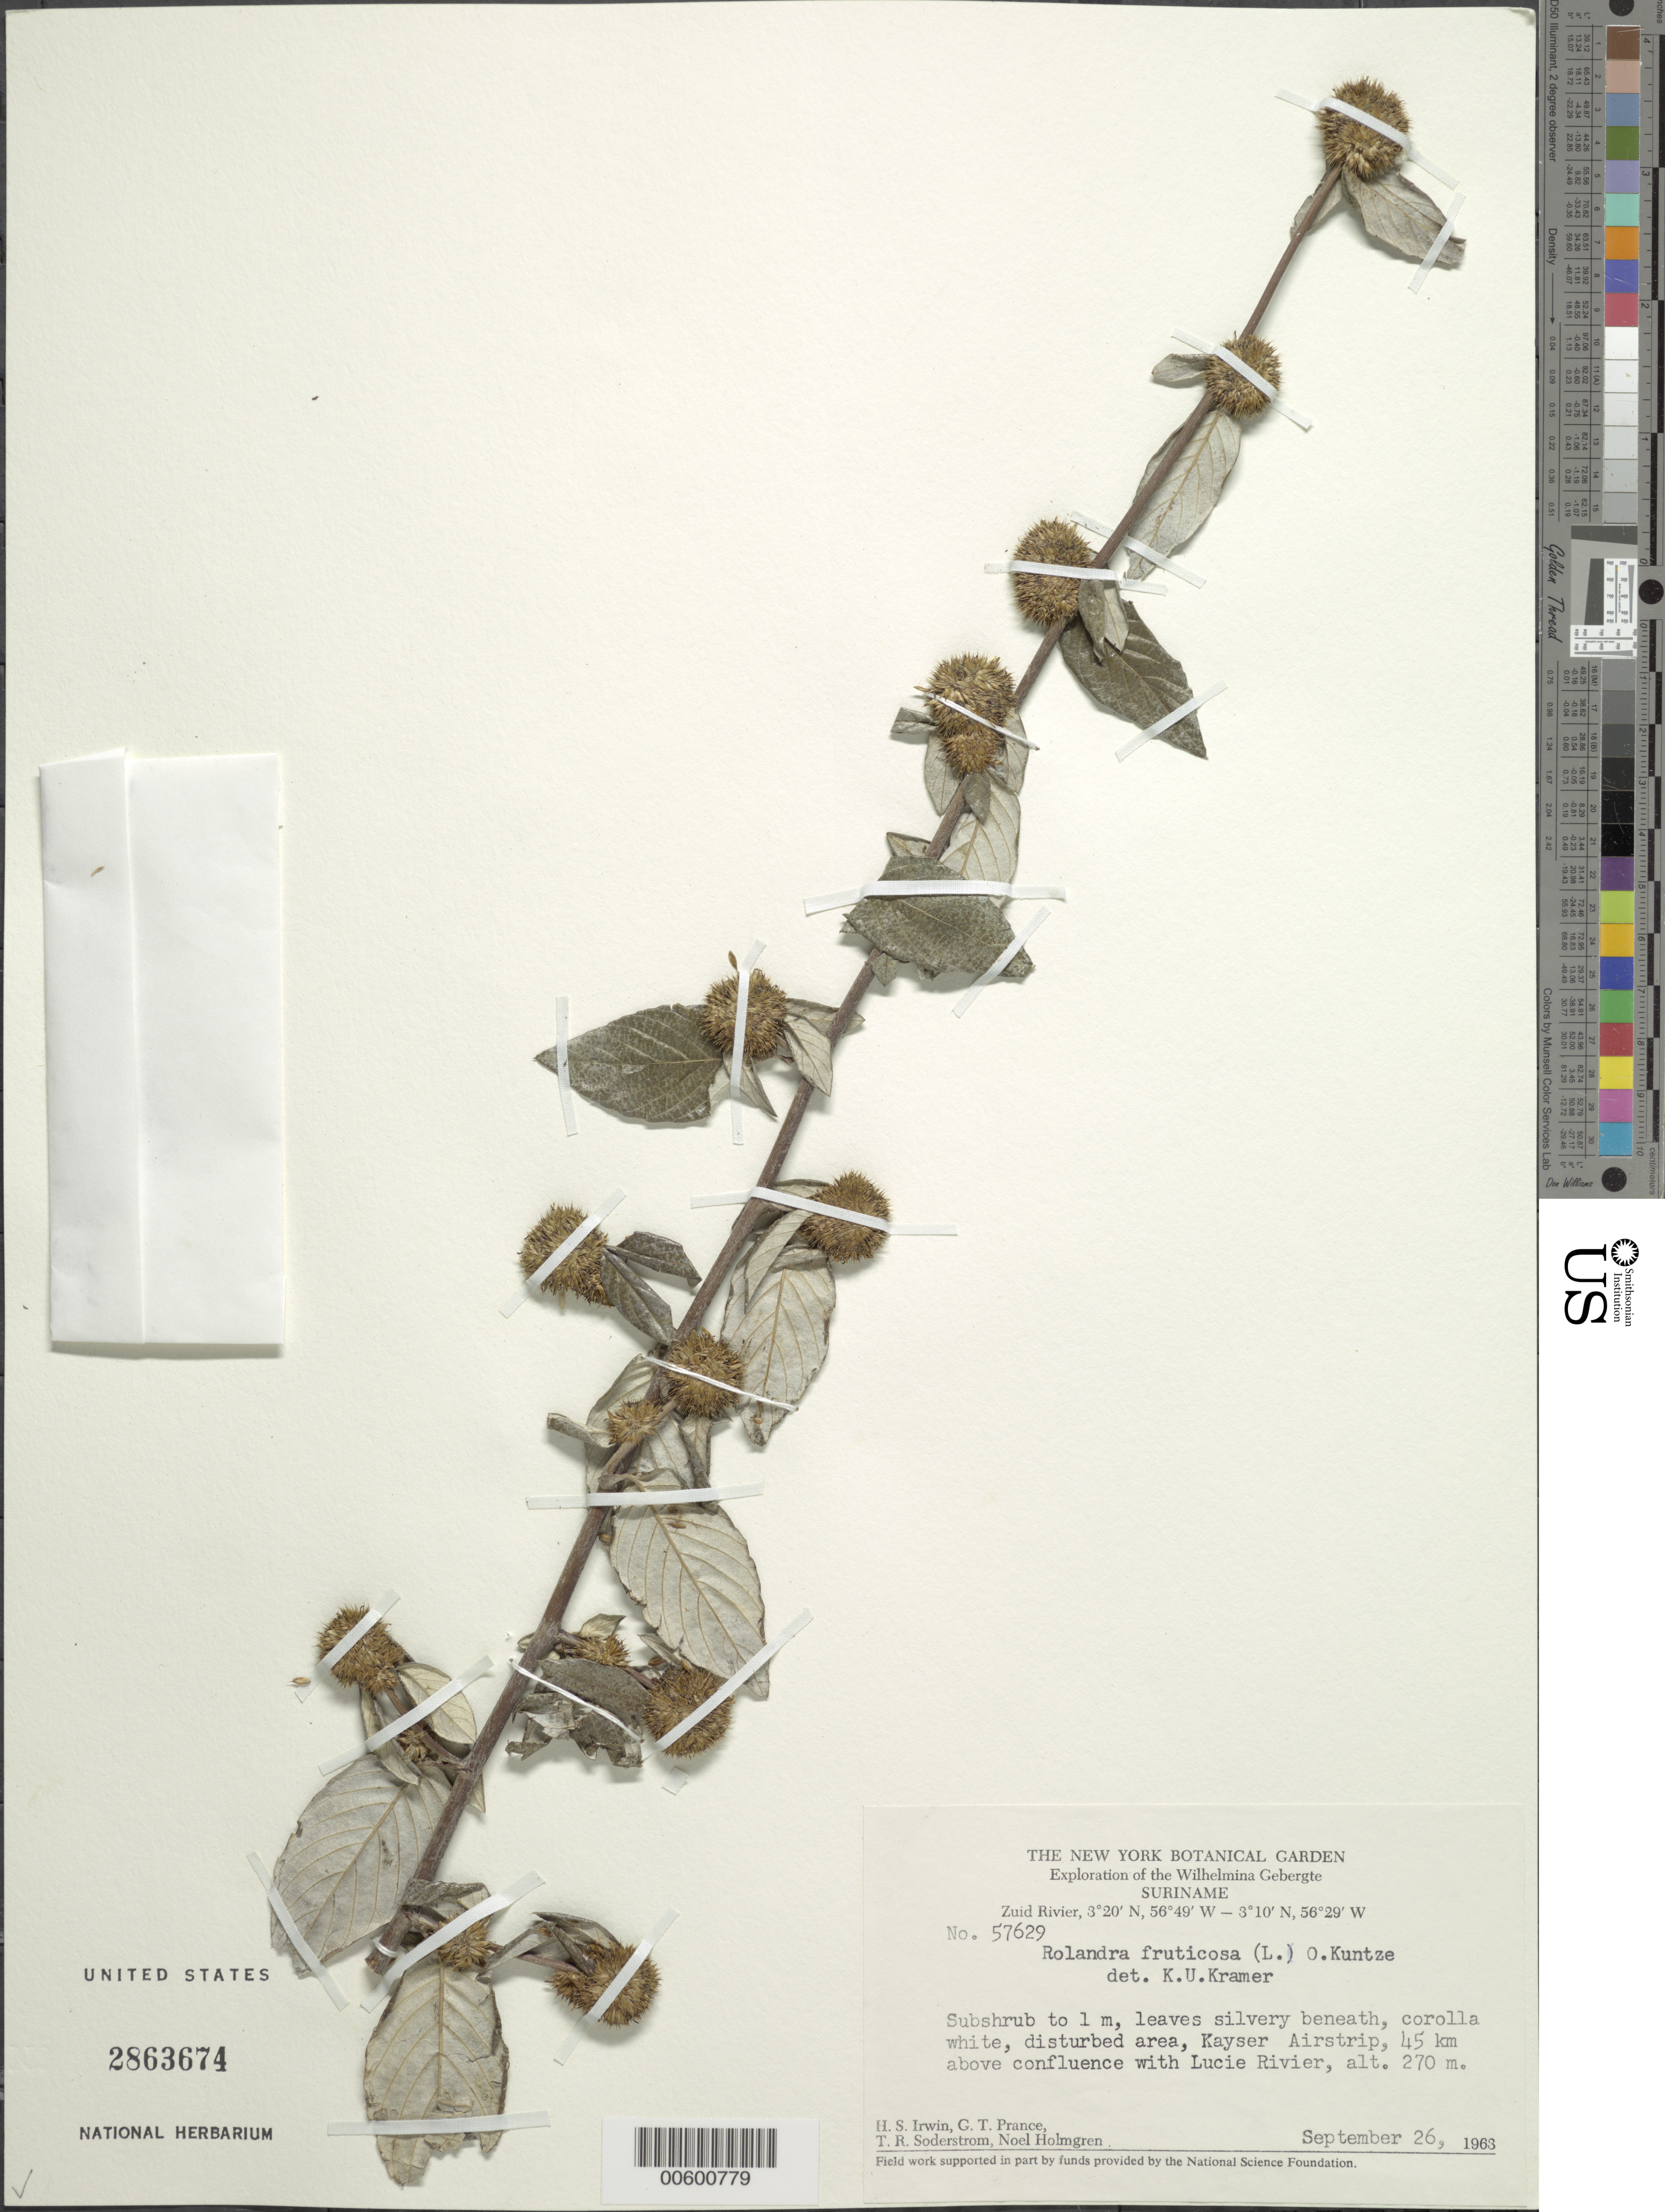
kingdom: Plantae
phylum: Tracheophyta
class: Magnoliopsida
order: Asterales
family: Asteraceae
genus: Rolandra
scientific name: Rolandra fruticosa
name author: (L.) Kuntze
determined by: Kramer, K. U.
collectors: H. Irwin, G. T. Prance, T. R. Soderstrom & N. H. Holmgren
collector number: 57629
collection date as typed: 26-Sep-63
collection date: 1963-09-26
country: Suriname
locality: Kayser Airstrip, Zuid R., 45 km above confl. with Lucie R., Wilhelmina Gebergte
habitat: Disturbed area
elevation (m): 270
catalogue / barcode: US 2863674